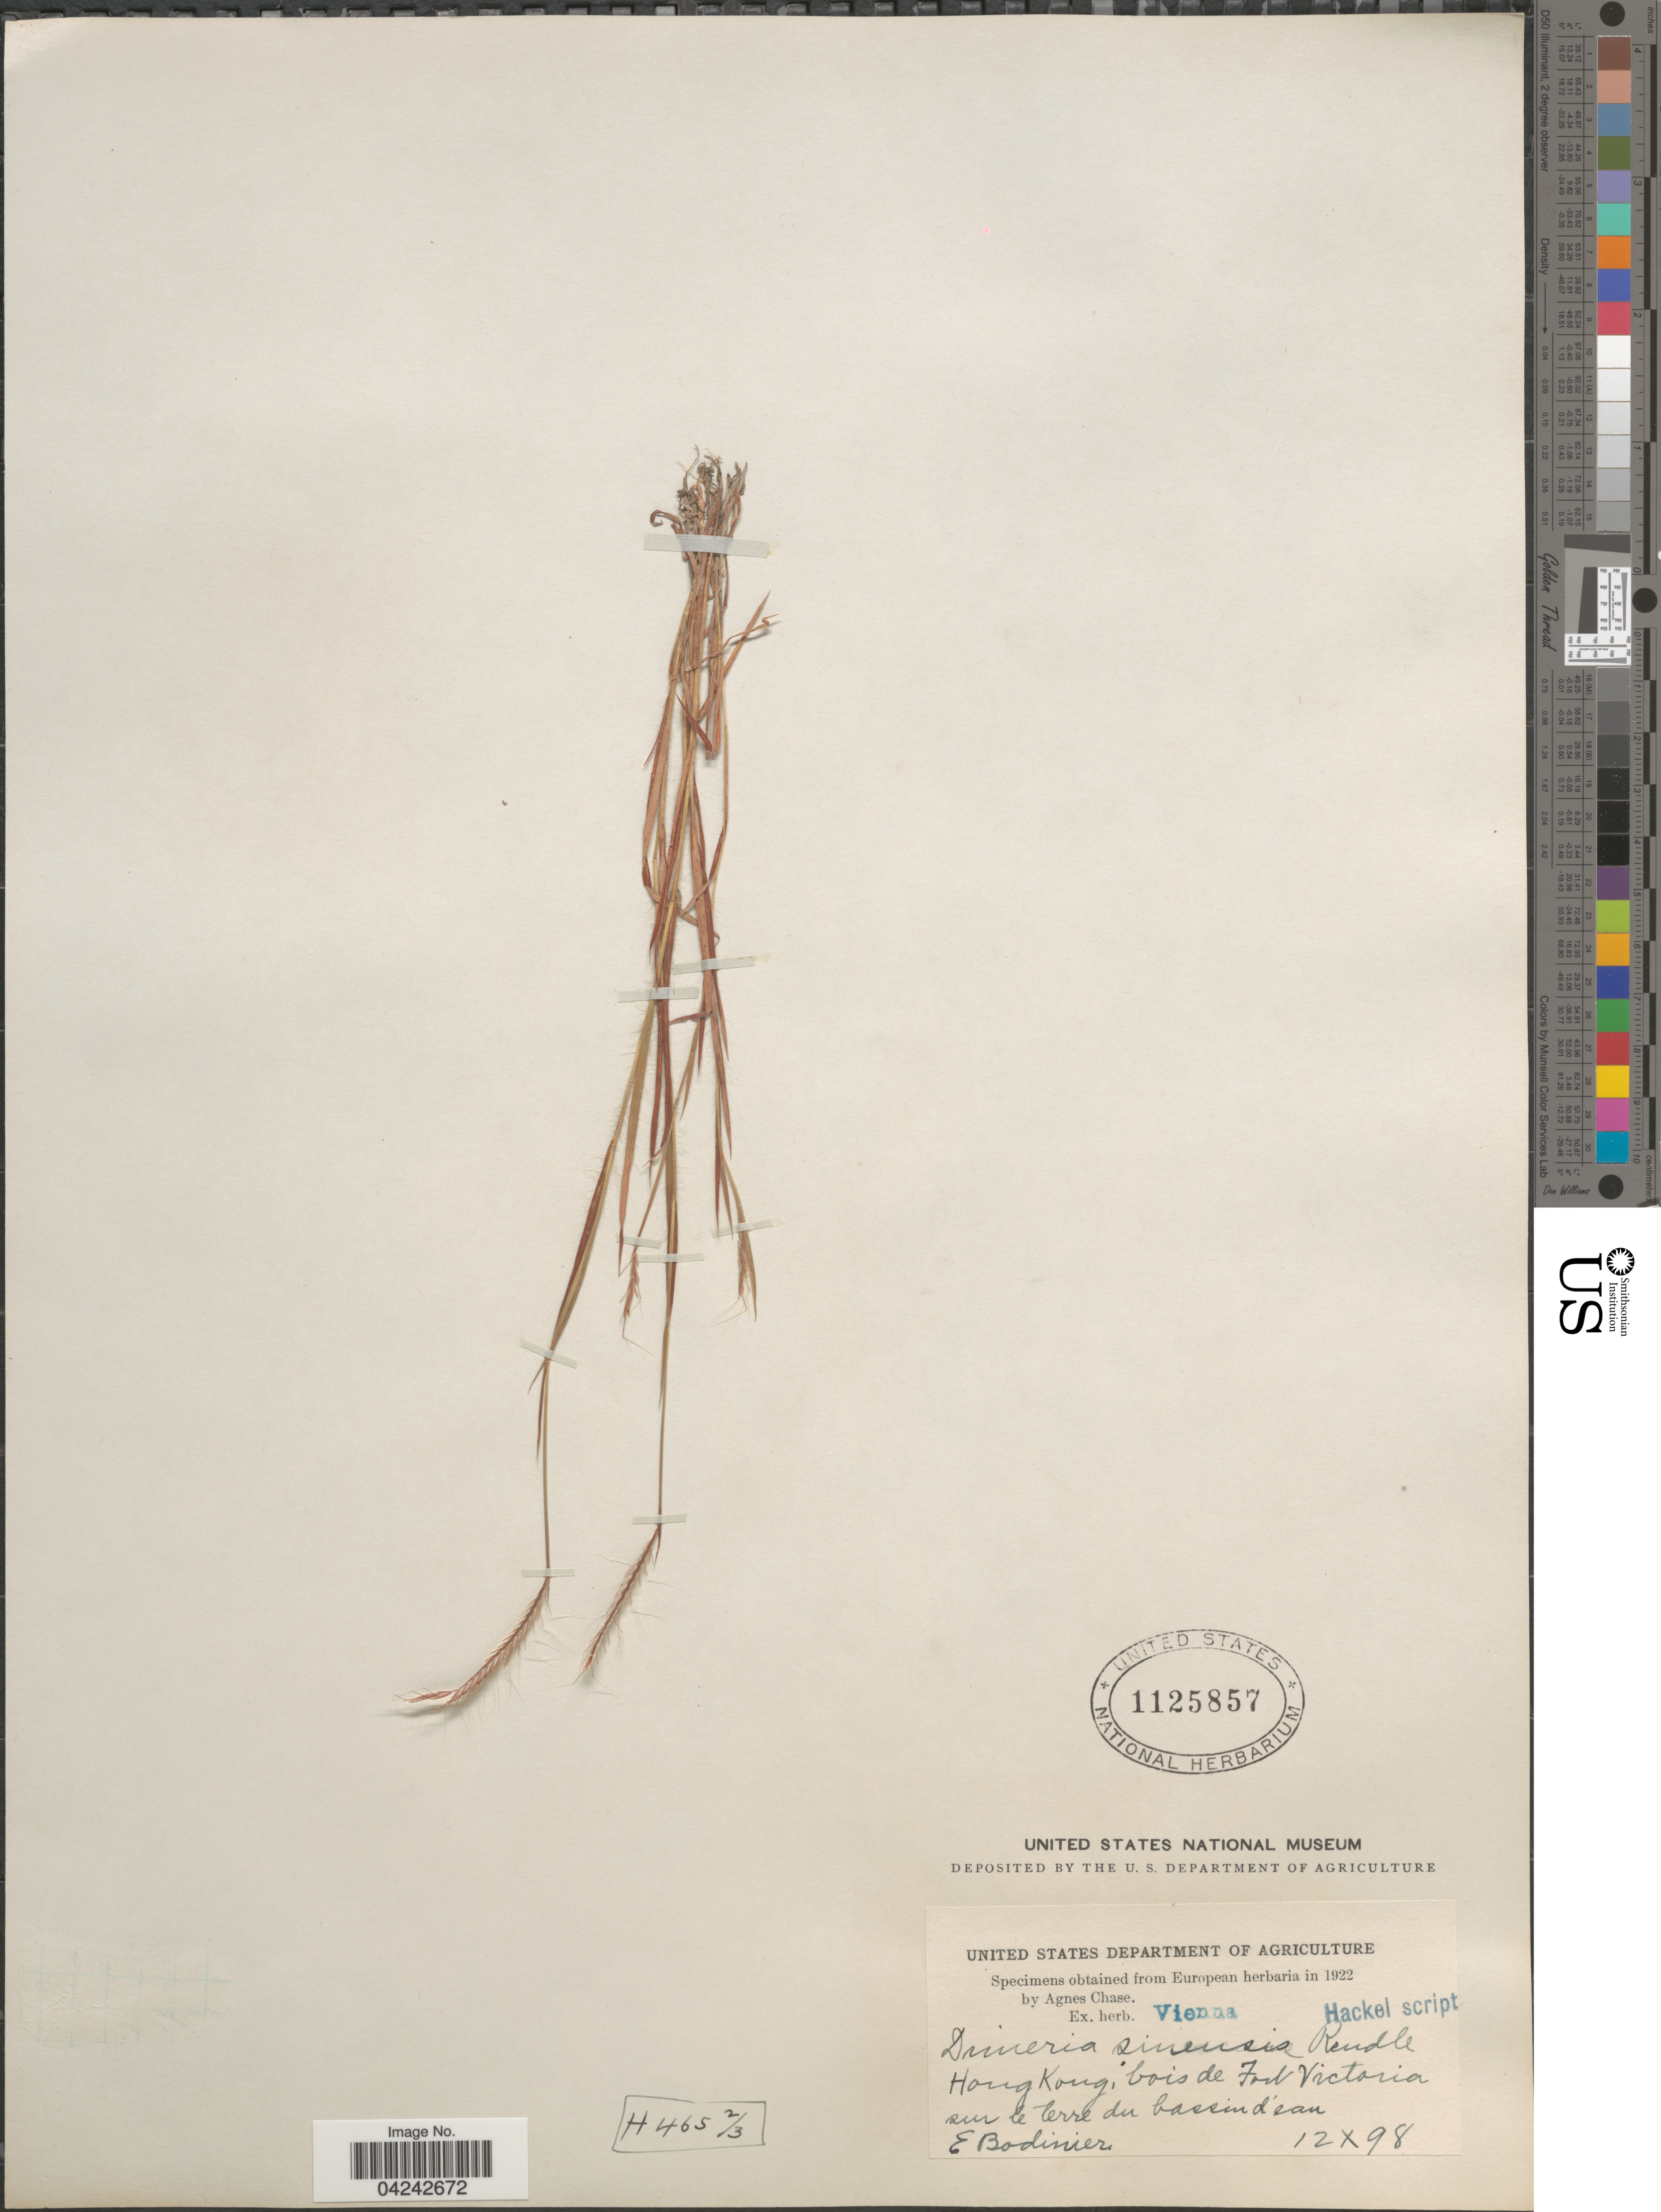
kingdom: Plantae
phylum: Tracheophyta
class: Liliopsida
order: Poales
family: Poaceae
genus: Dimeria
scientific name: Dimeria sinensis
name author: Rendle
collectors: E. Bodinier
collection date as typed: Transcribed d/m/y: 12/10/98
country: China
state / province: Hong Kong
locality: Bois de Fort Victoria sur le terre du bassin d'eau.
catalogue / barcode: US 1125857